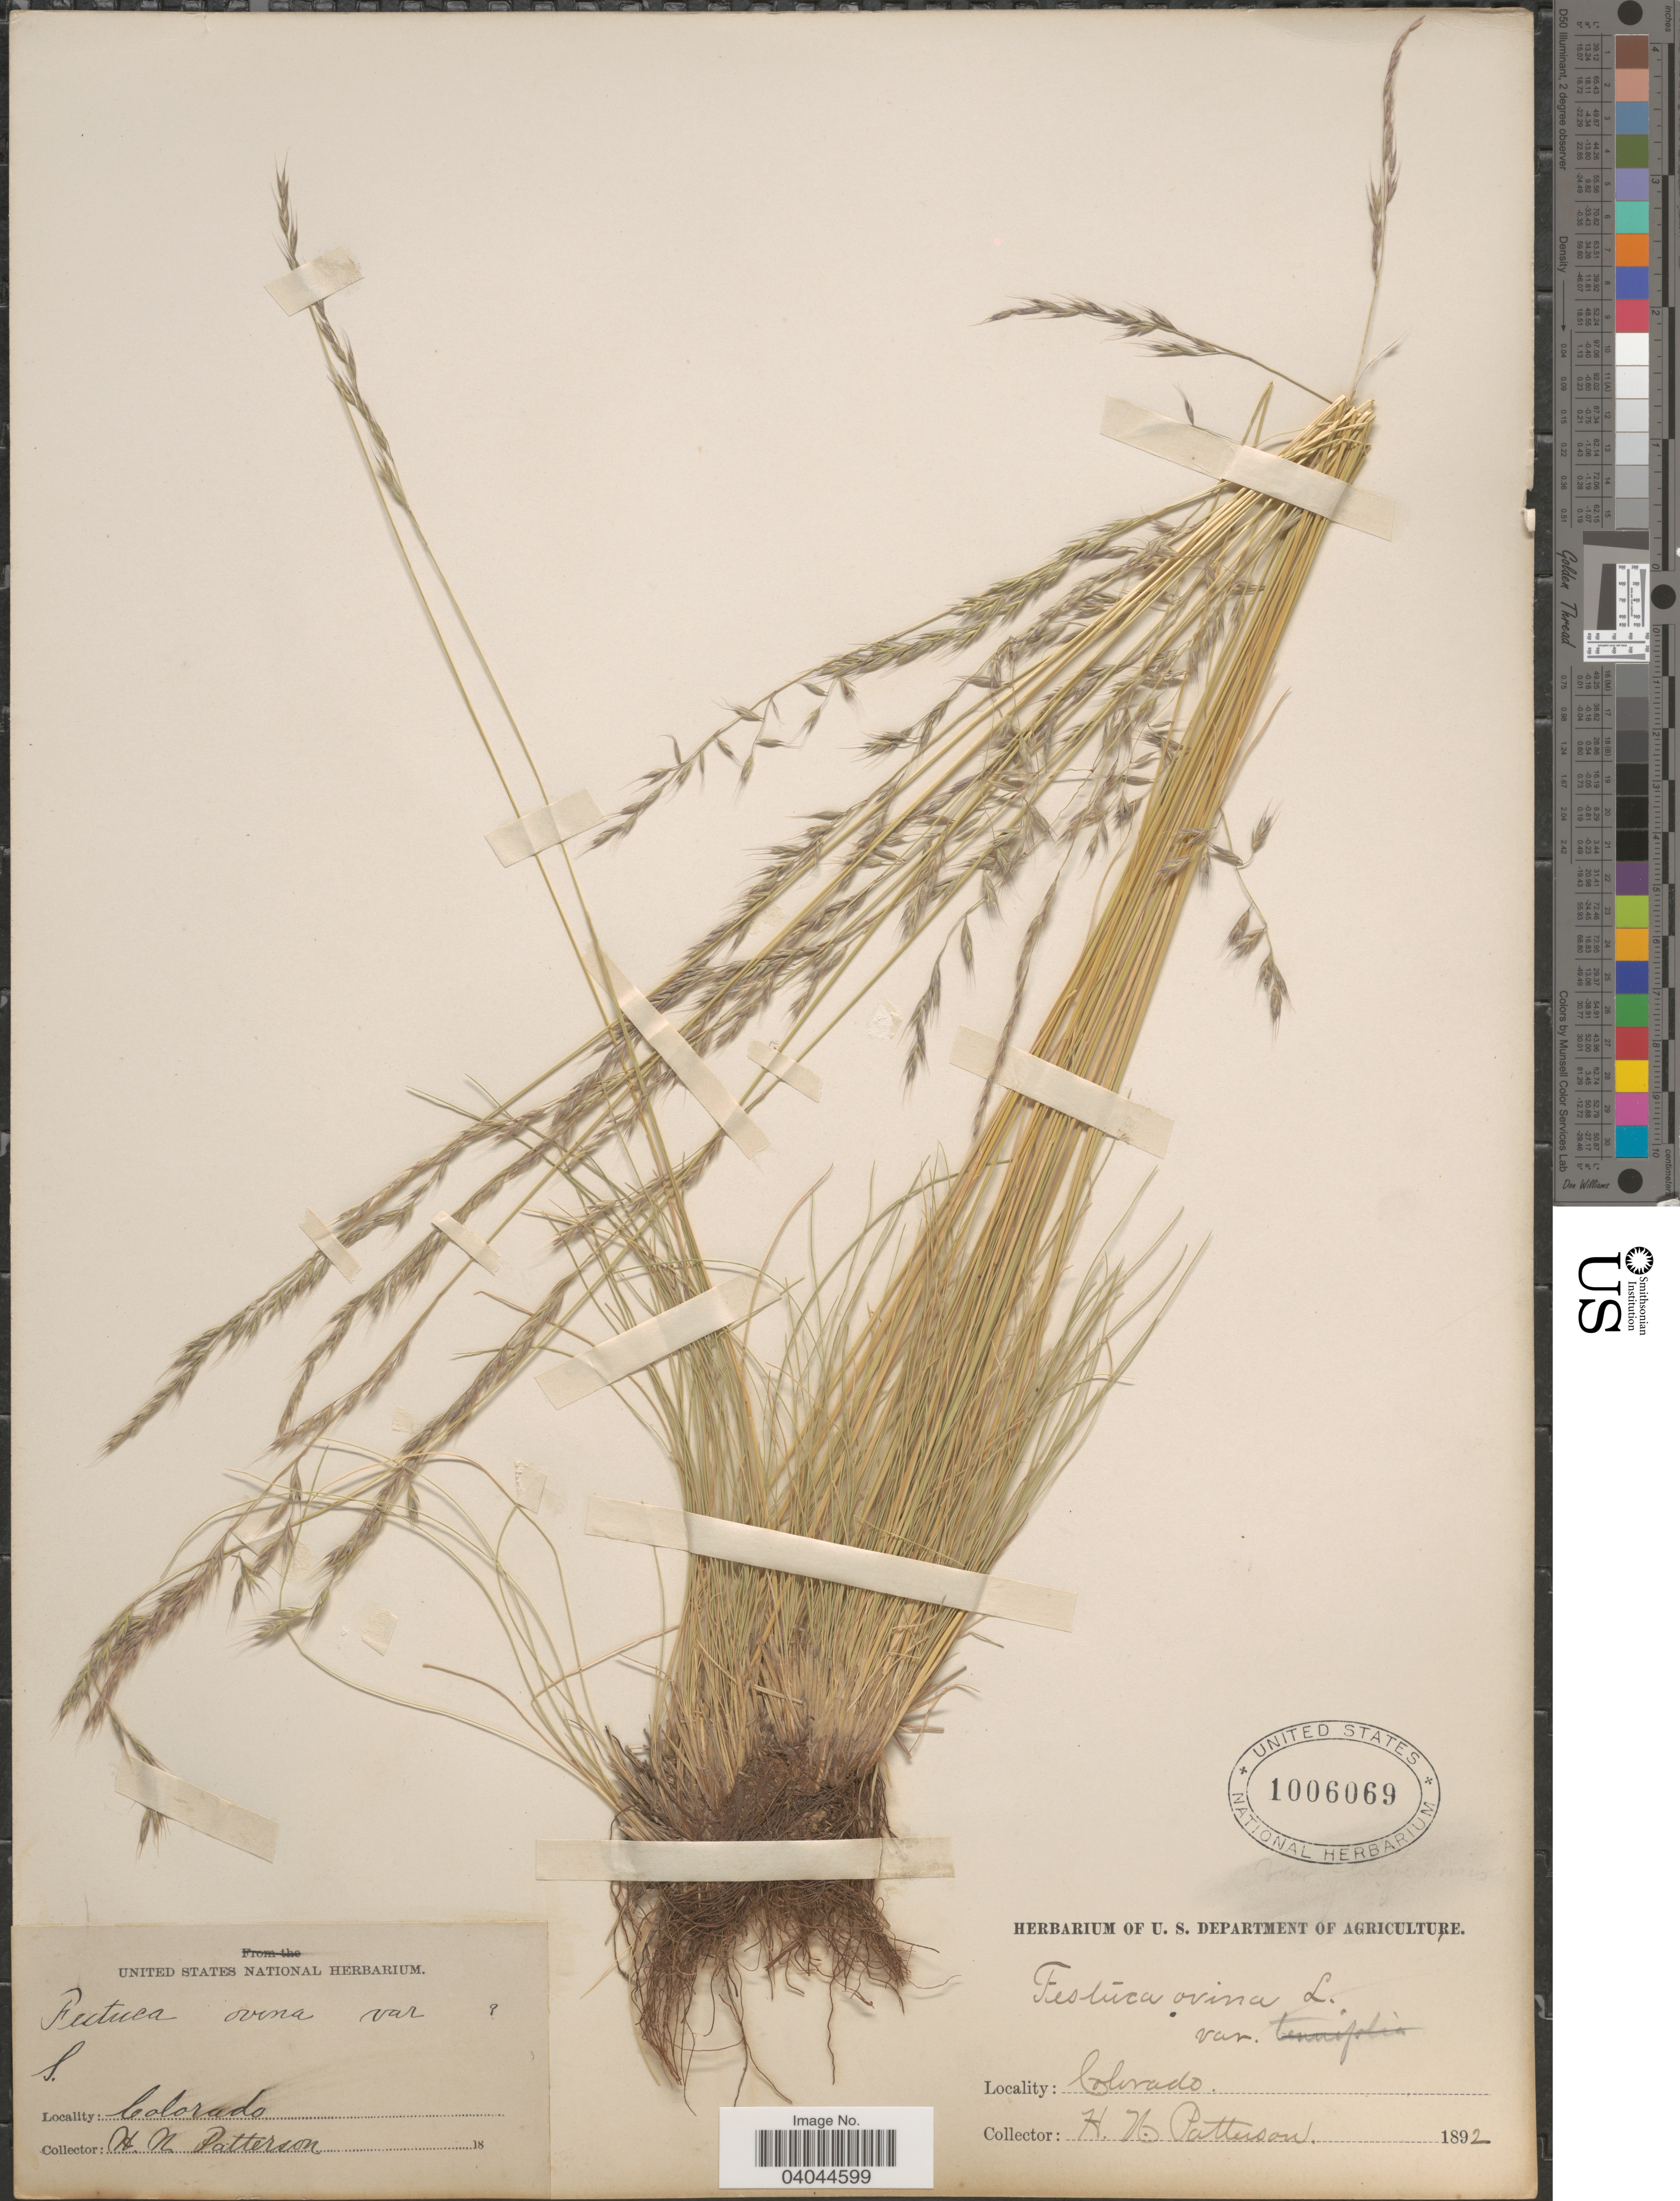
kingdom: Plantae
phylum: Tracheophyta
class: Liliopsida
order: Poales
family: Poaceae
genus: Festuca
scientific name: Festuca ovina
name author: L.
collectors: H. N. Patterson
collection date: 1892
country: United States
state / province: Colorado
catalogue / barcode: US 1006069